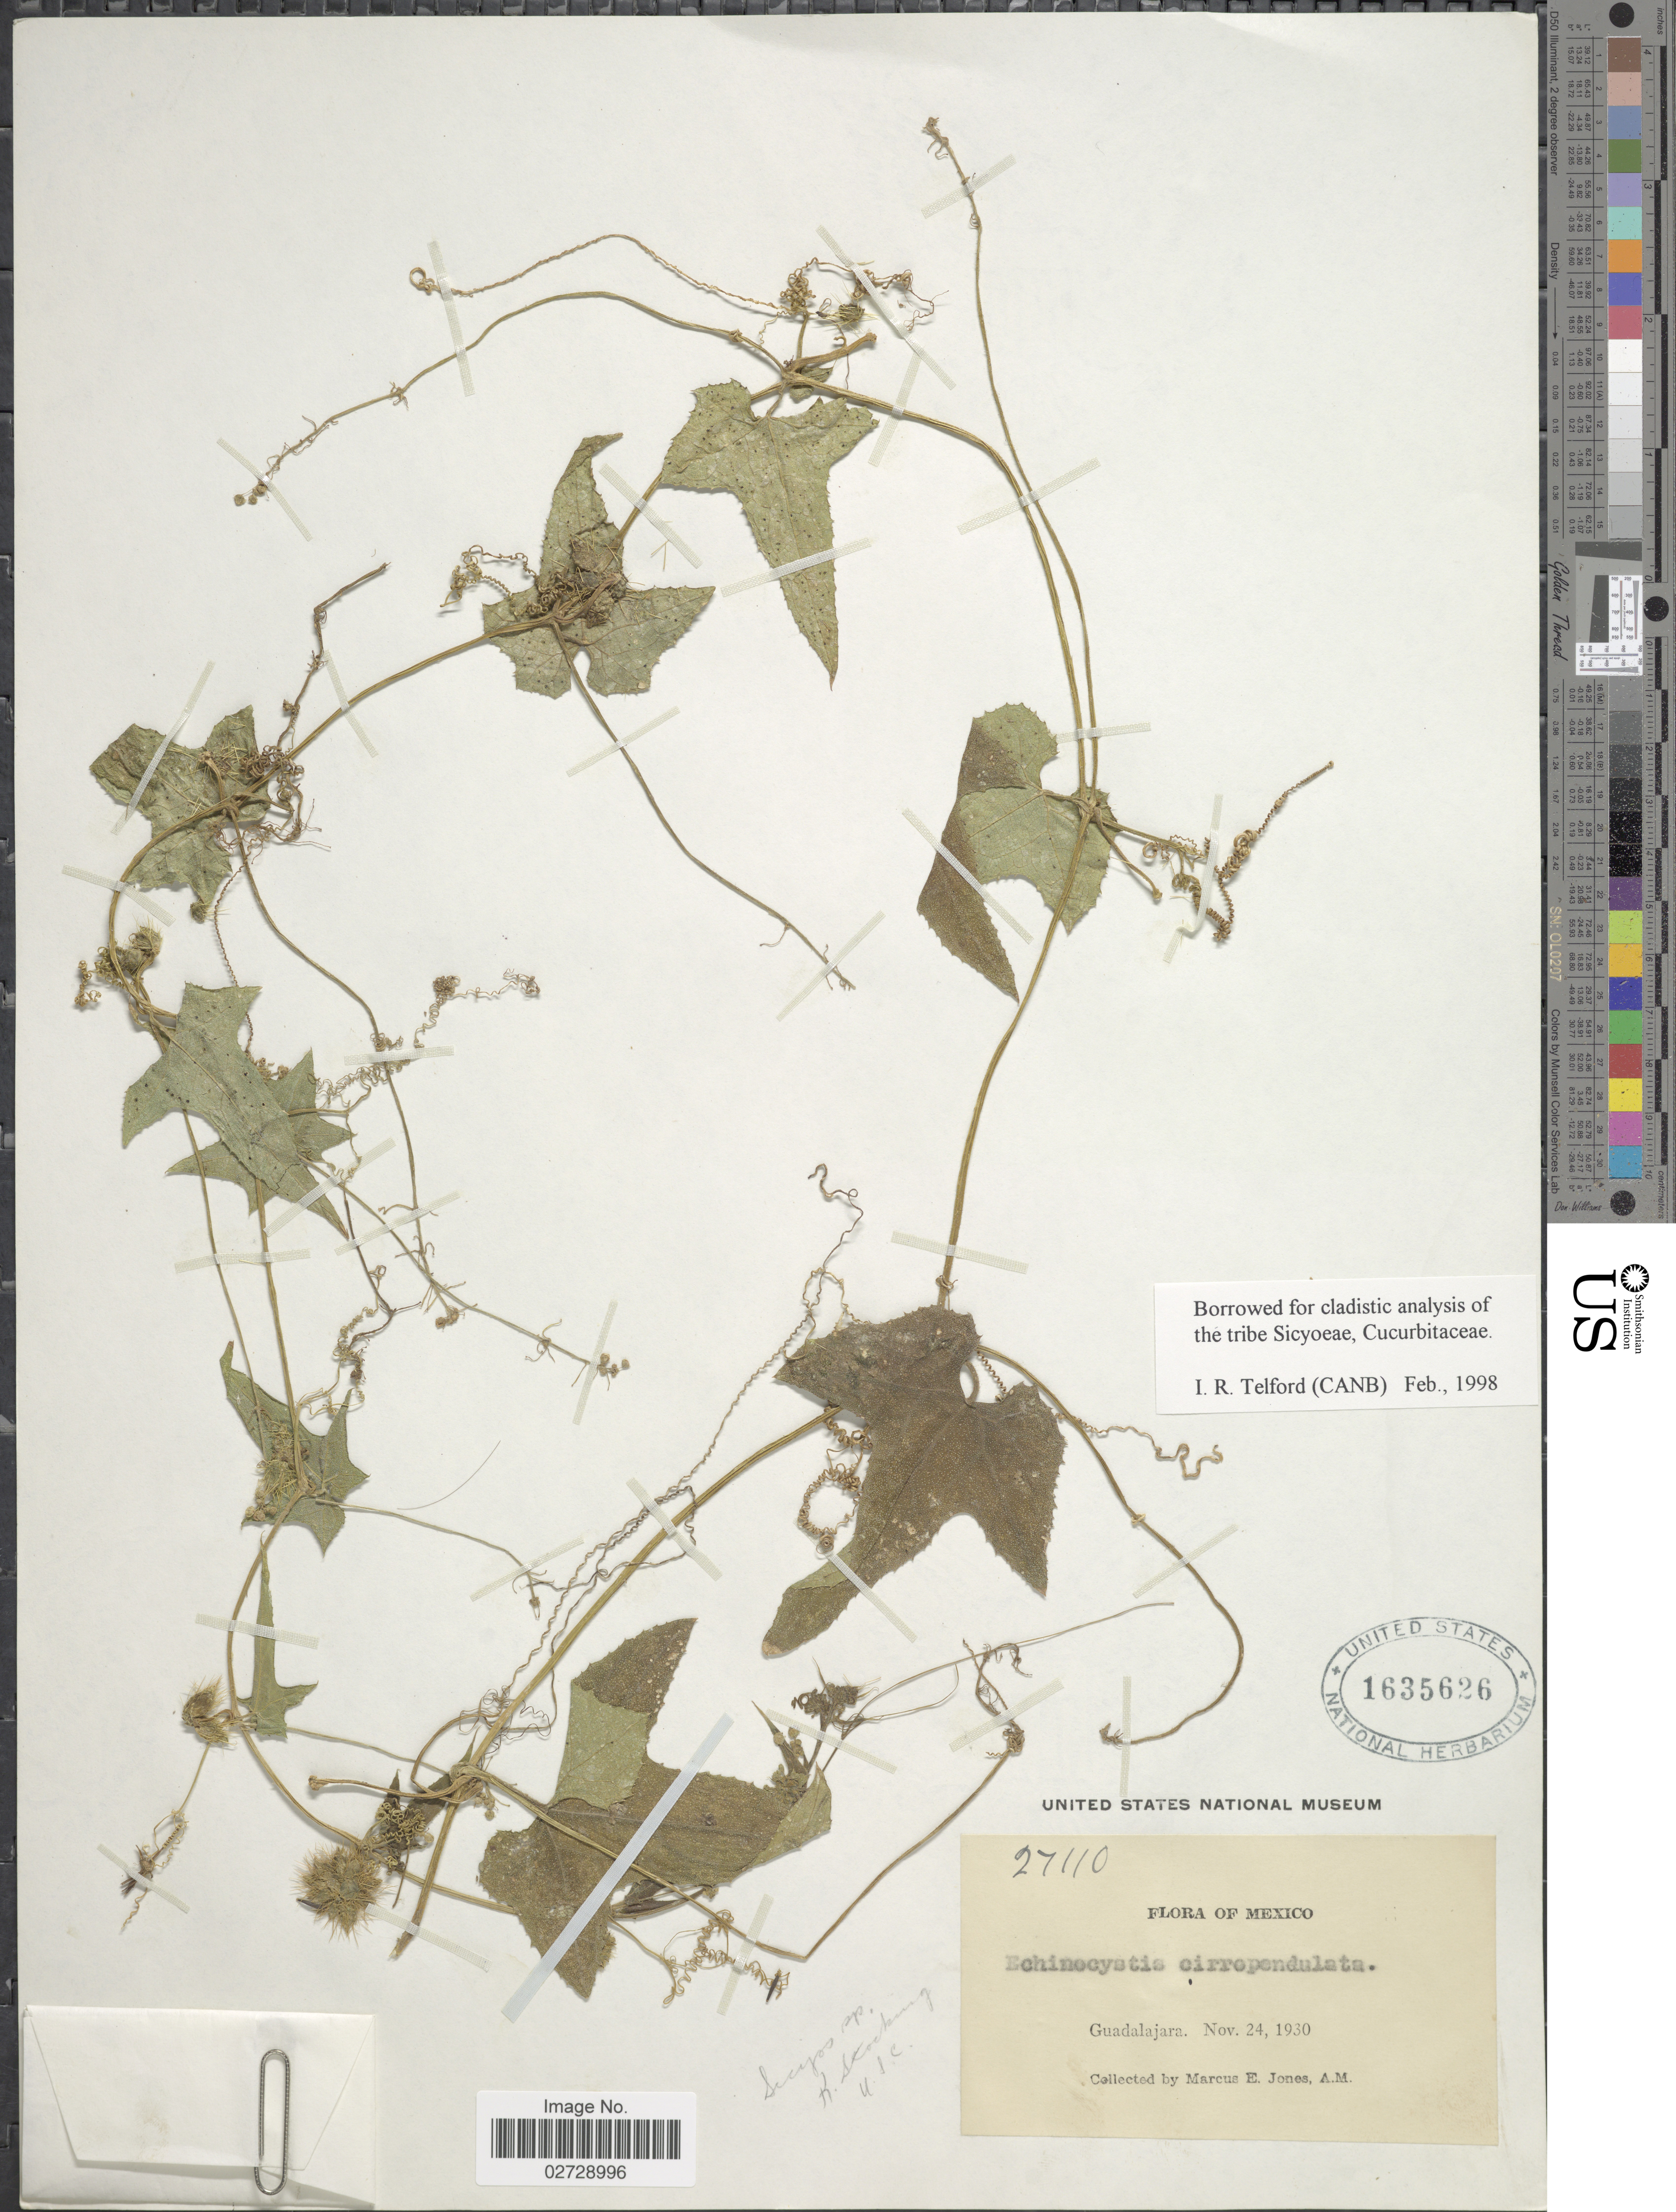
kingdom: Plantae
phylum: Tracheophyta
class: Magnoliopsida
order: Cucurbitales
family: Cucurbitaceae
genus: Sicyos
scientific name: Sicyos sp.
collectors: M. E. Jones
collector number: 27110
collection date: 1930-11-24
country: Mexico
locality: Guadalajara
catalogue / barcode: US 1635626